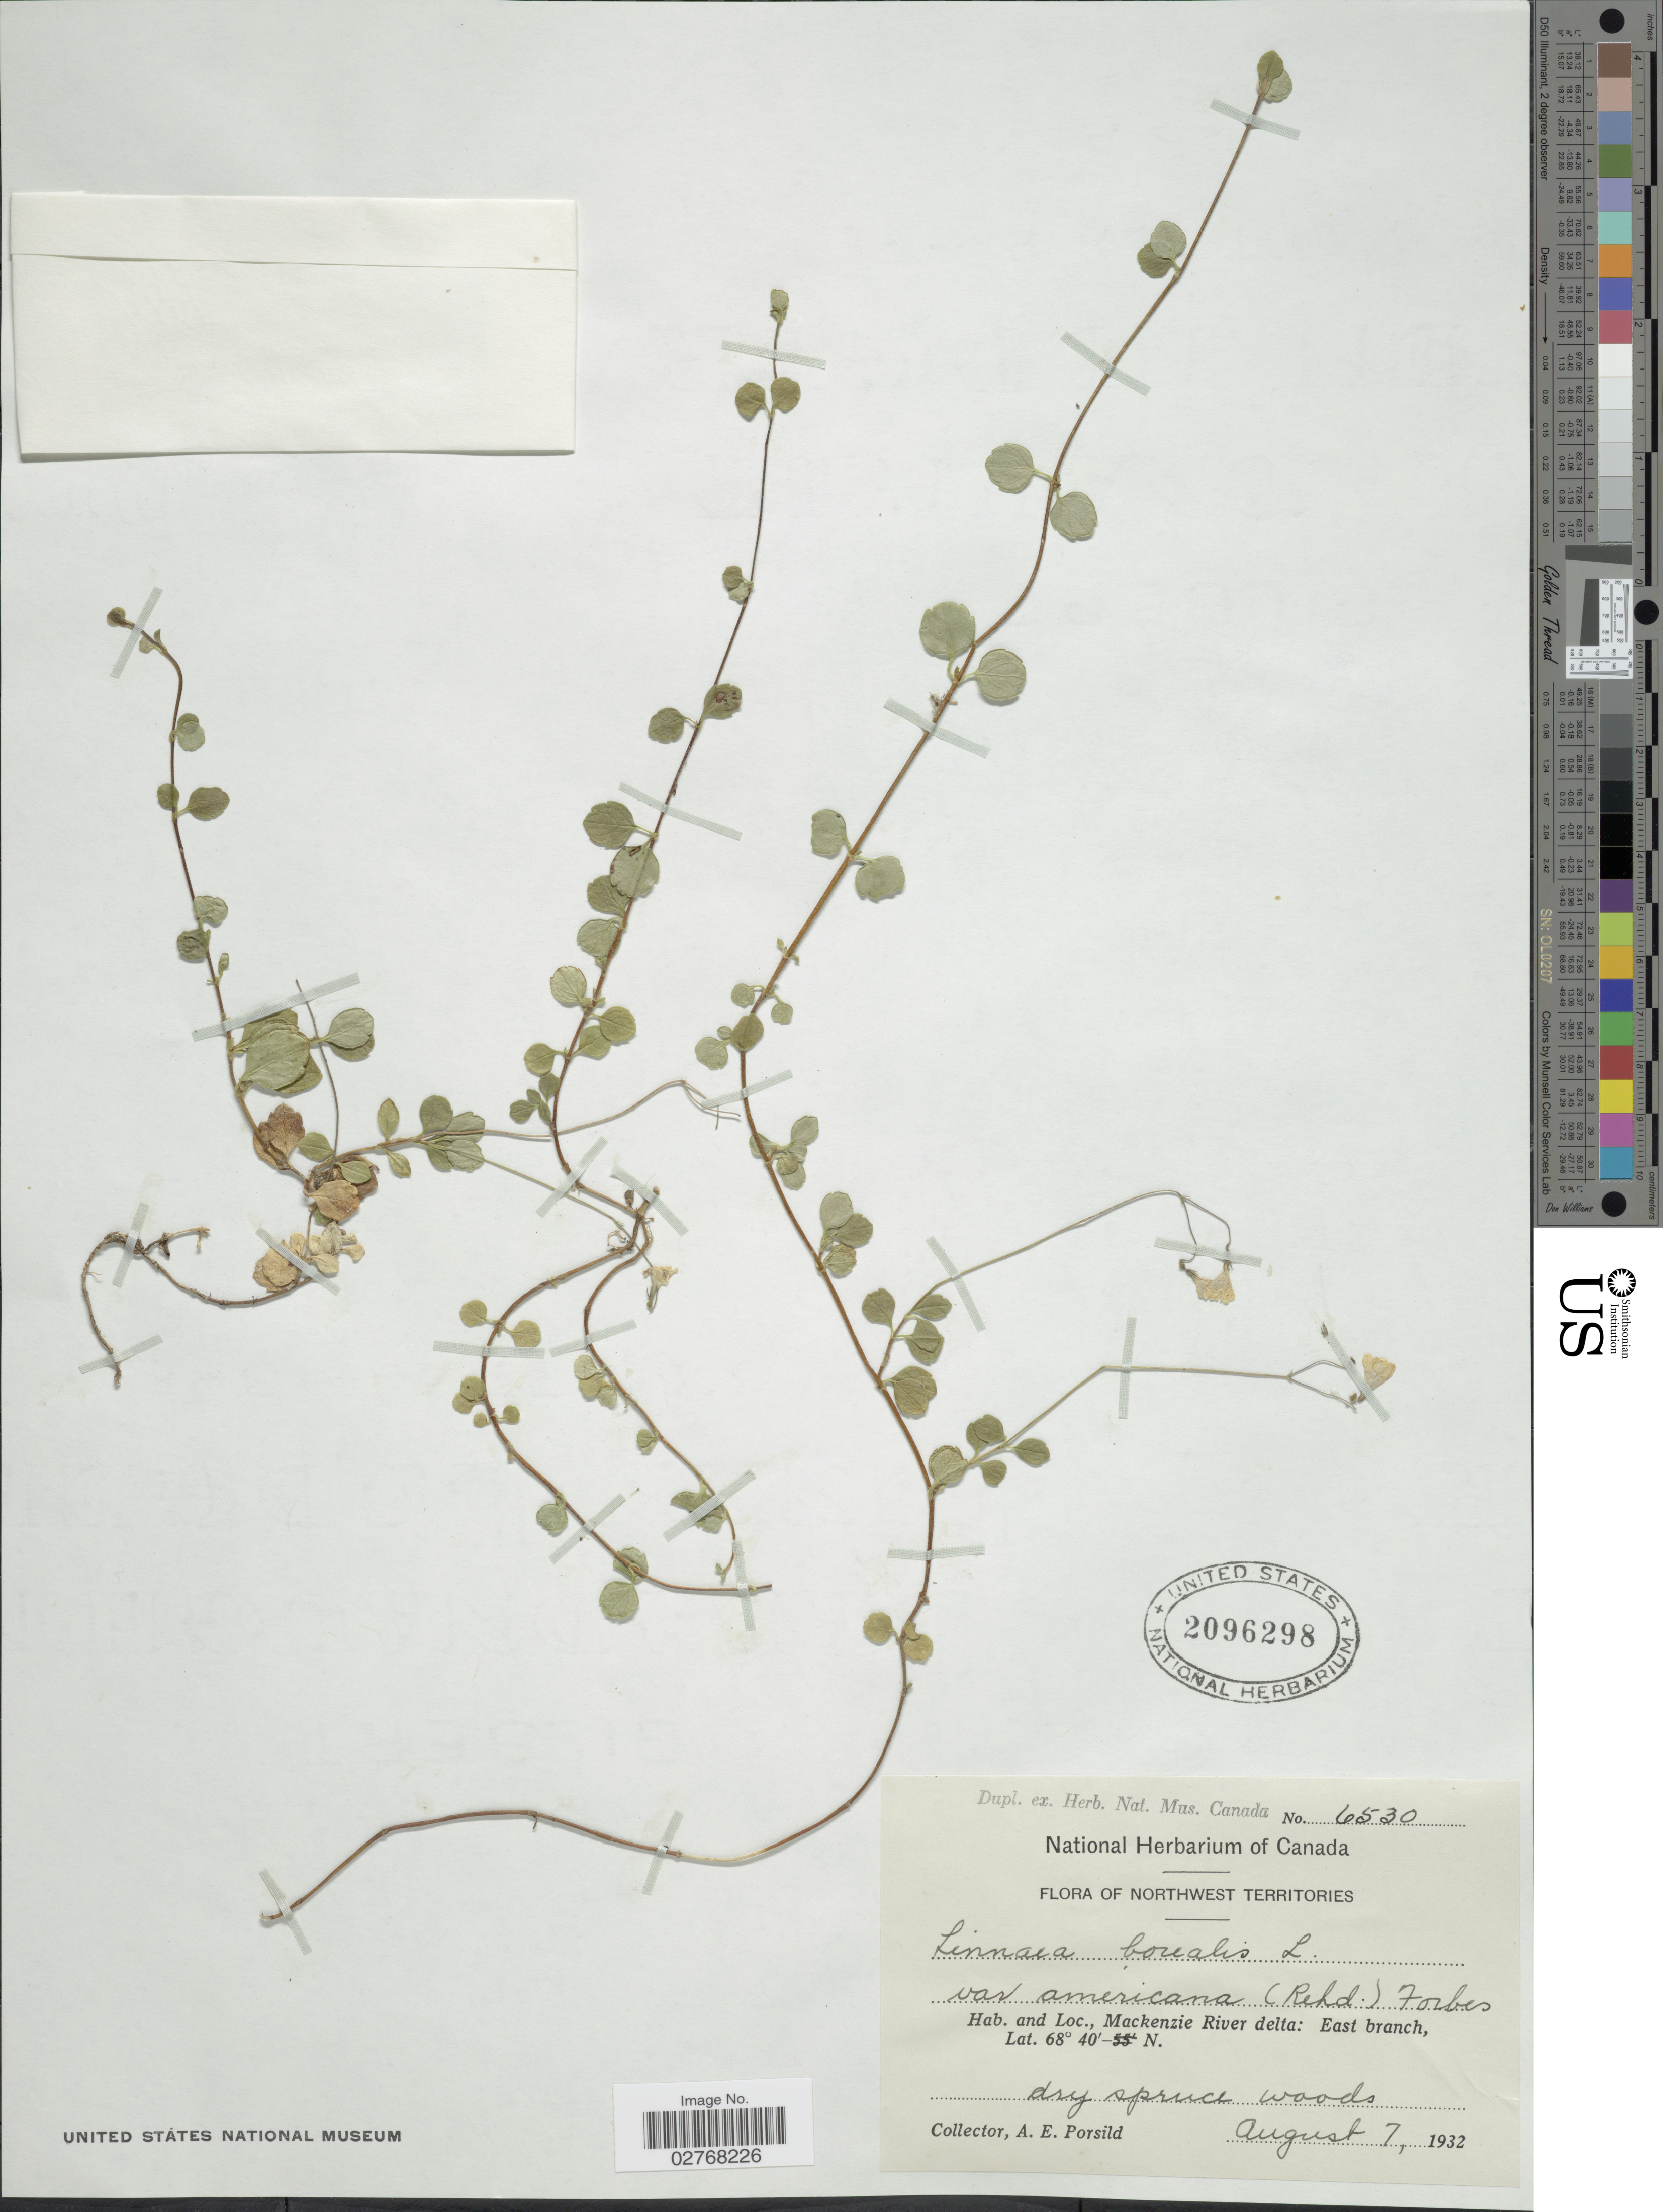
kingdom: Plantae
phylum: Tracheophyta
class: Magnoliopsida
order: Dipsacales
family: Caprifoliaceae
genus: Linnaea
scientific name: Linnaea borealis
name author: L.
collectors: A. E. Porsild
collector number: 6530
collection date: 1932-08-07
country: Canada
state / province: Northwest Territories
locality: Mackenzie River delta: East branch.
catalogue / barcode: US 2096298